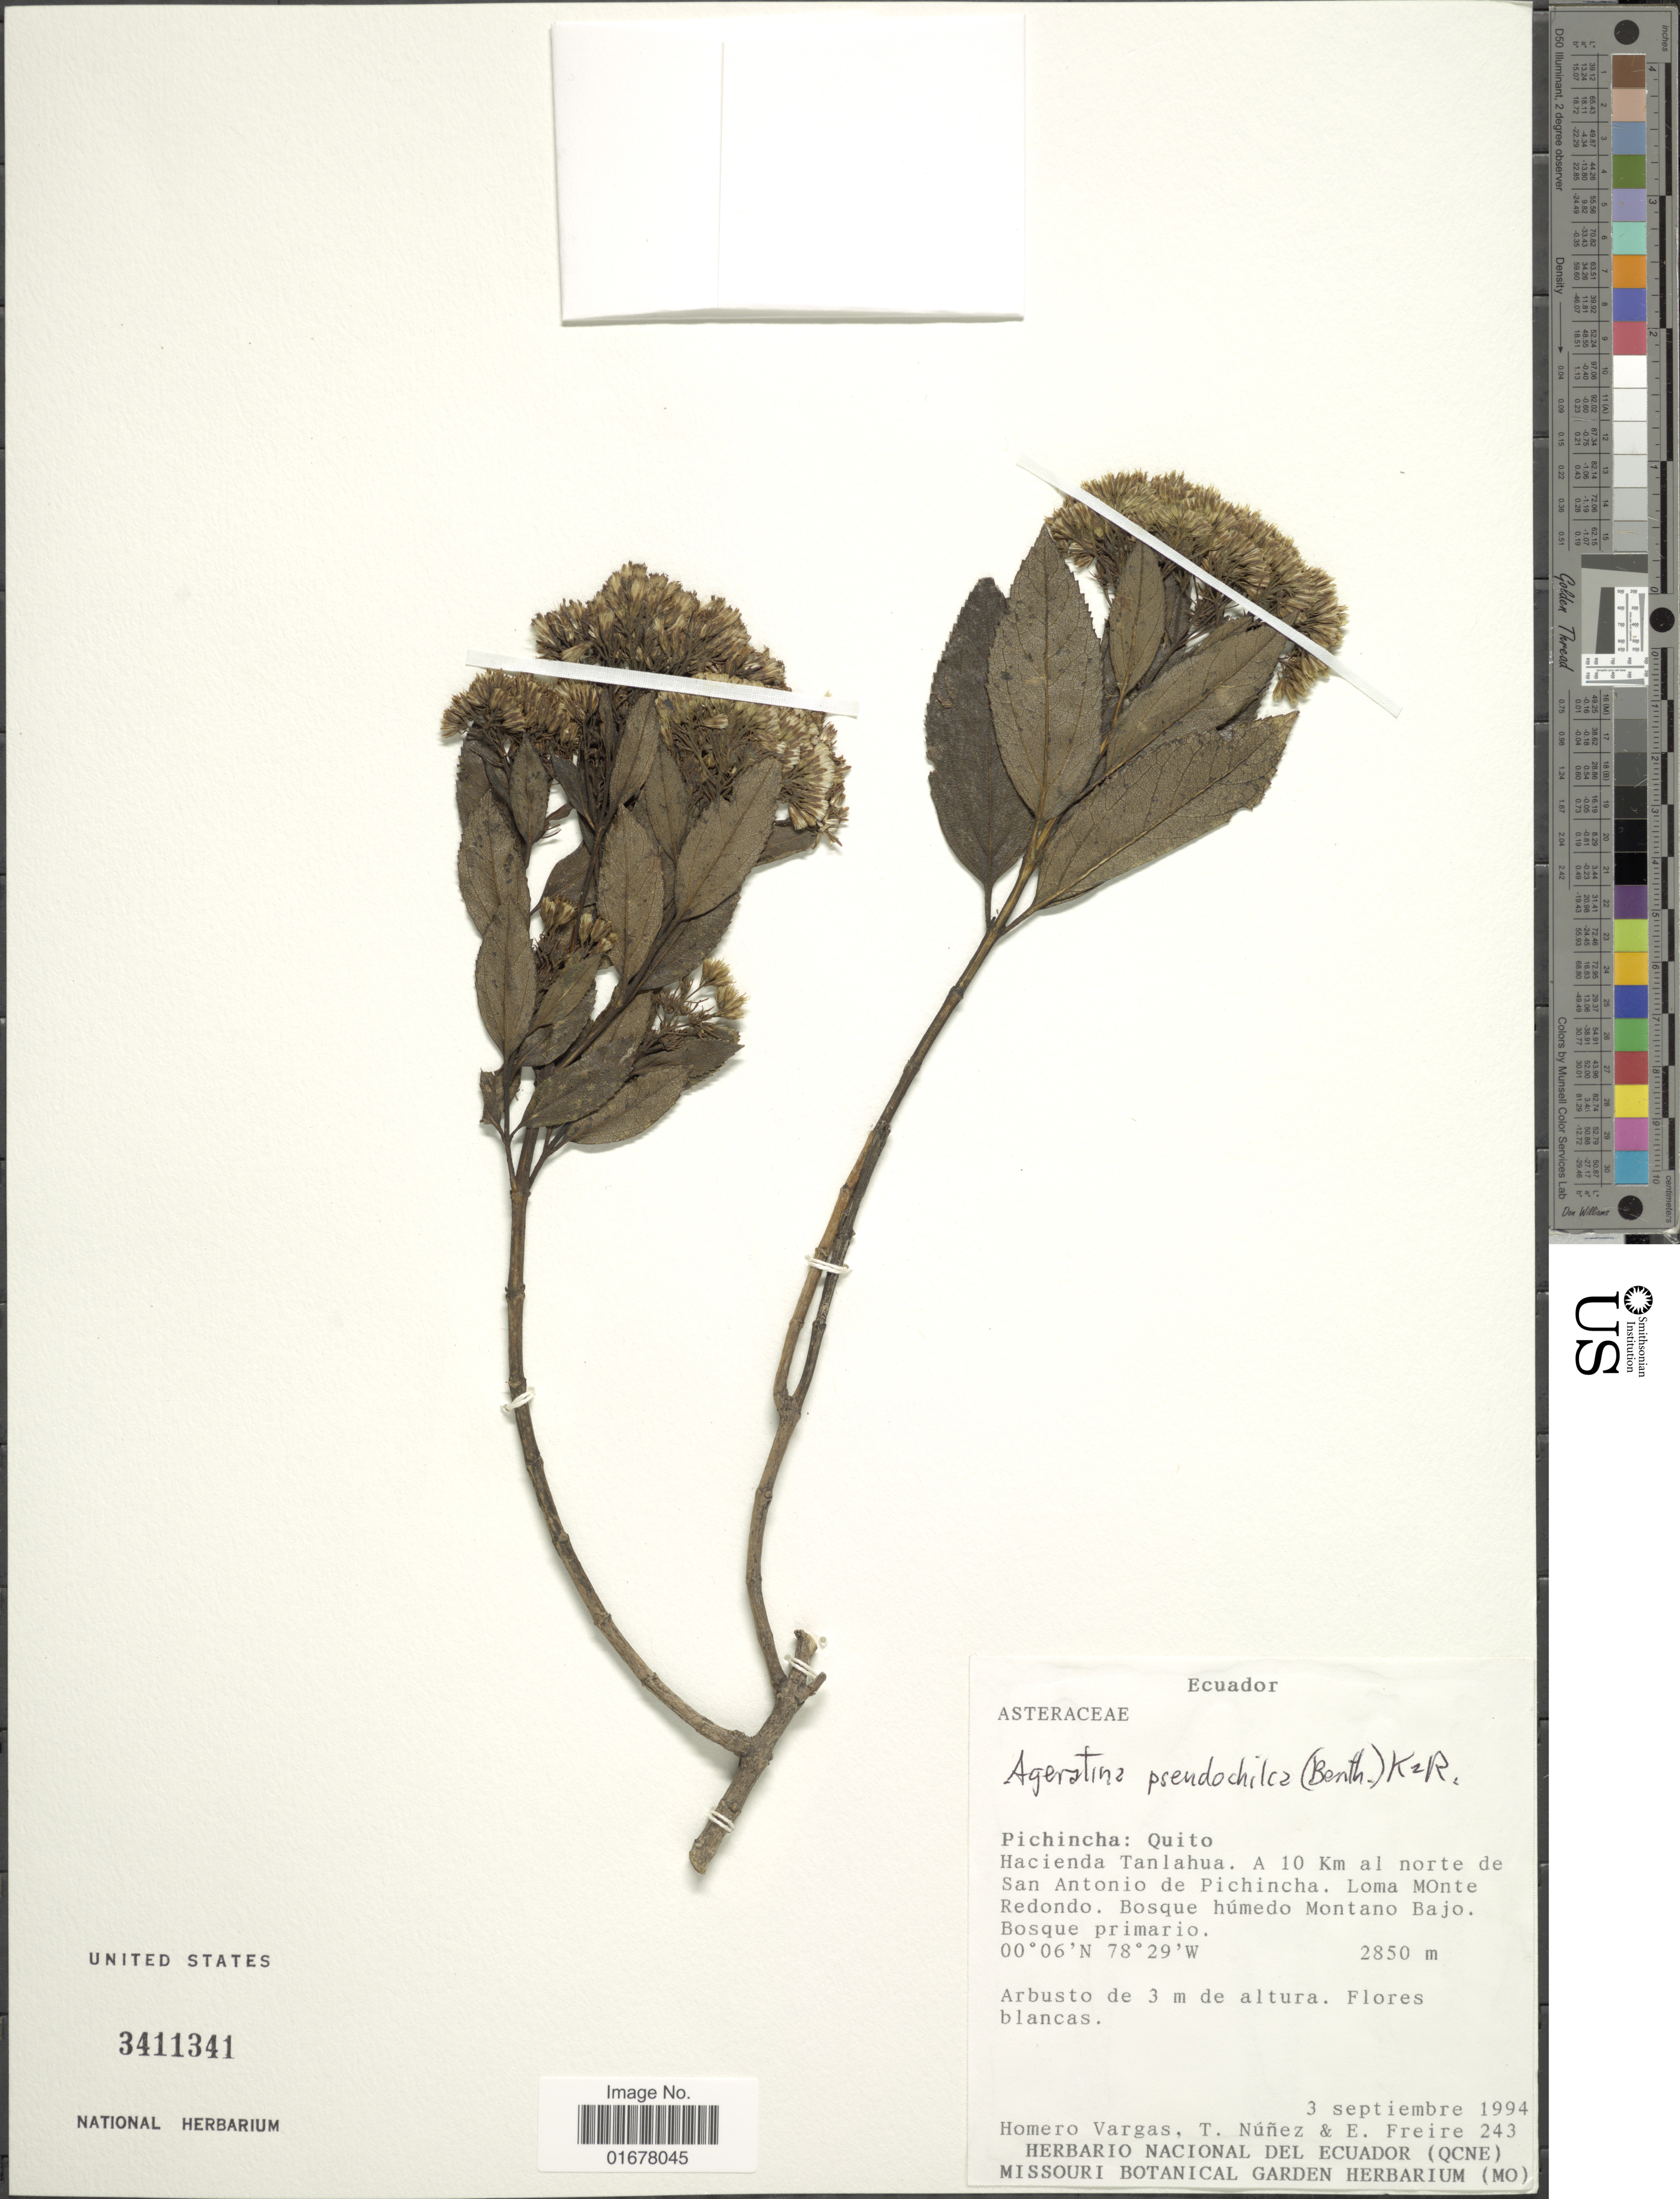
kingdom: Plantae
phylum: Tracheophyta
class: Magnoliopsida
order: Asterales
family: Asteraceae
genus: Ageratina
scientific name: Ageratina pseudochilca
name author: (Benth.) R.M. King & H. Rob.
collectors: H. Vargas, T. Núñez & E. Freire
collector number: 243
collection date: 1994-09-03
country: Ecuador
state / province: Pichincha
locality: Pichincha: Quito, Hacienda Tanlahua, A 10 KM al norte de San Antonio de Pichincha, Loma Monte Redondo, Bosque humedo Montano Bajo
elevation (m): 2850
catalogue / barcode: US 3411341